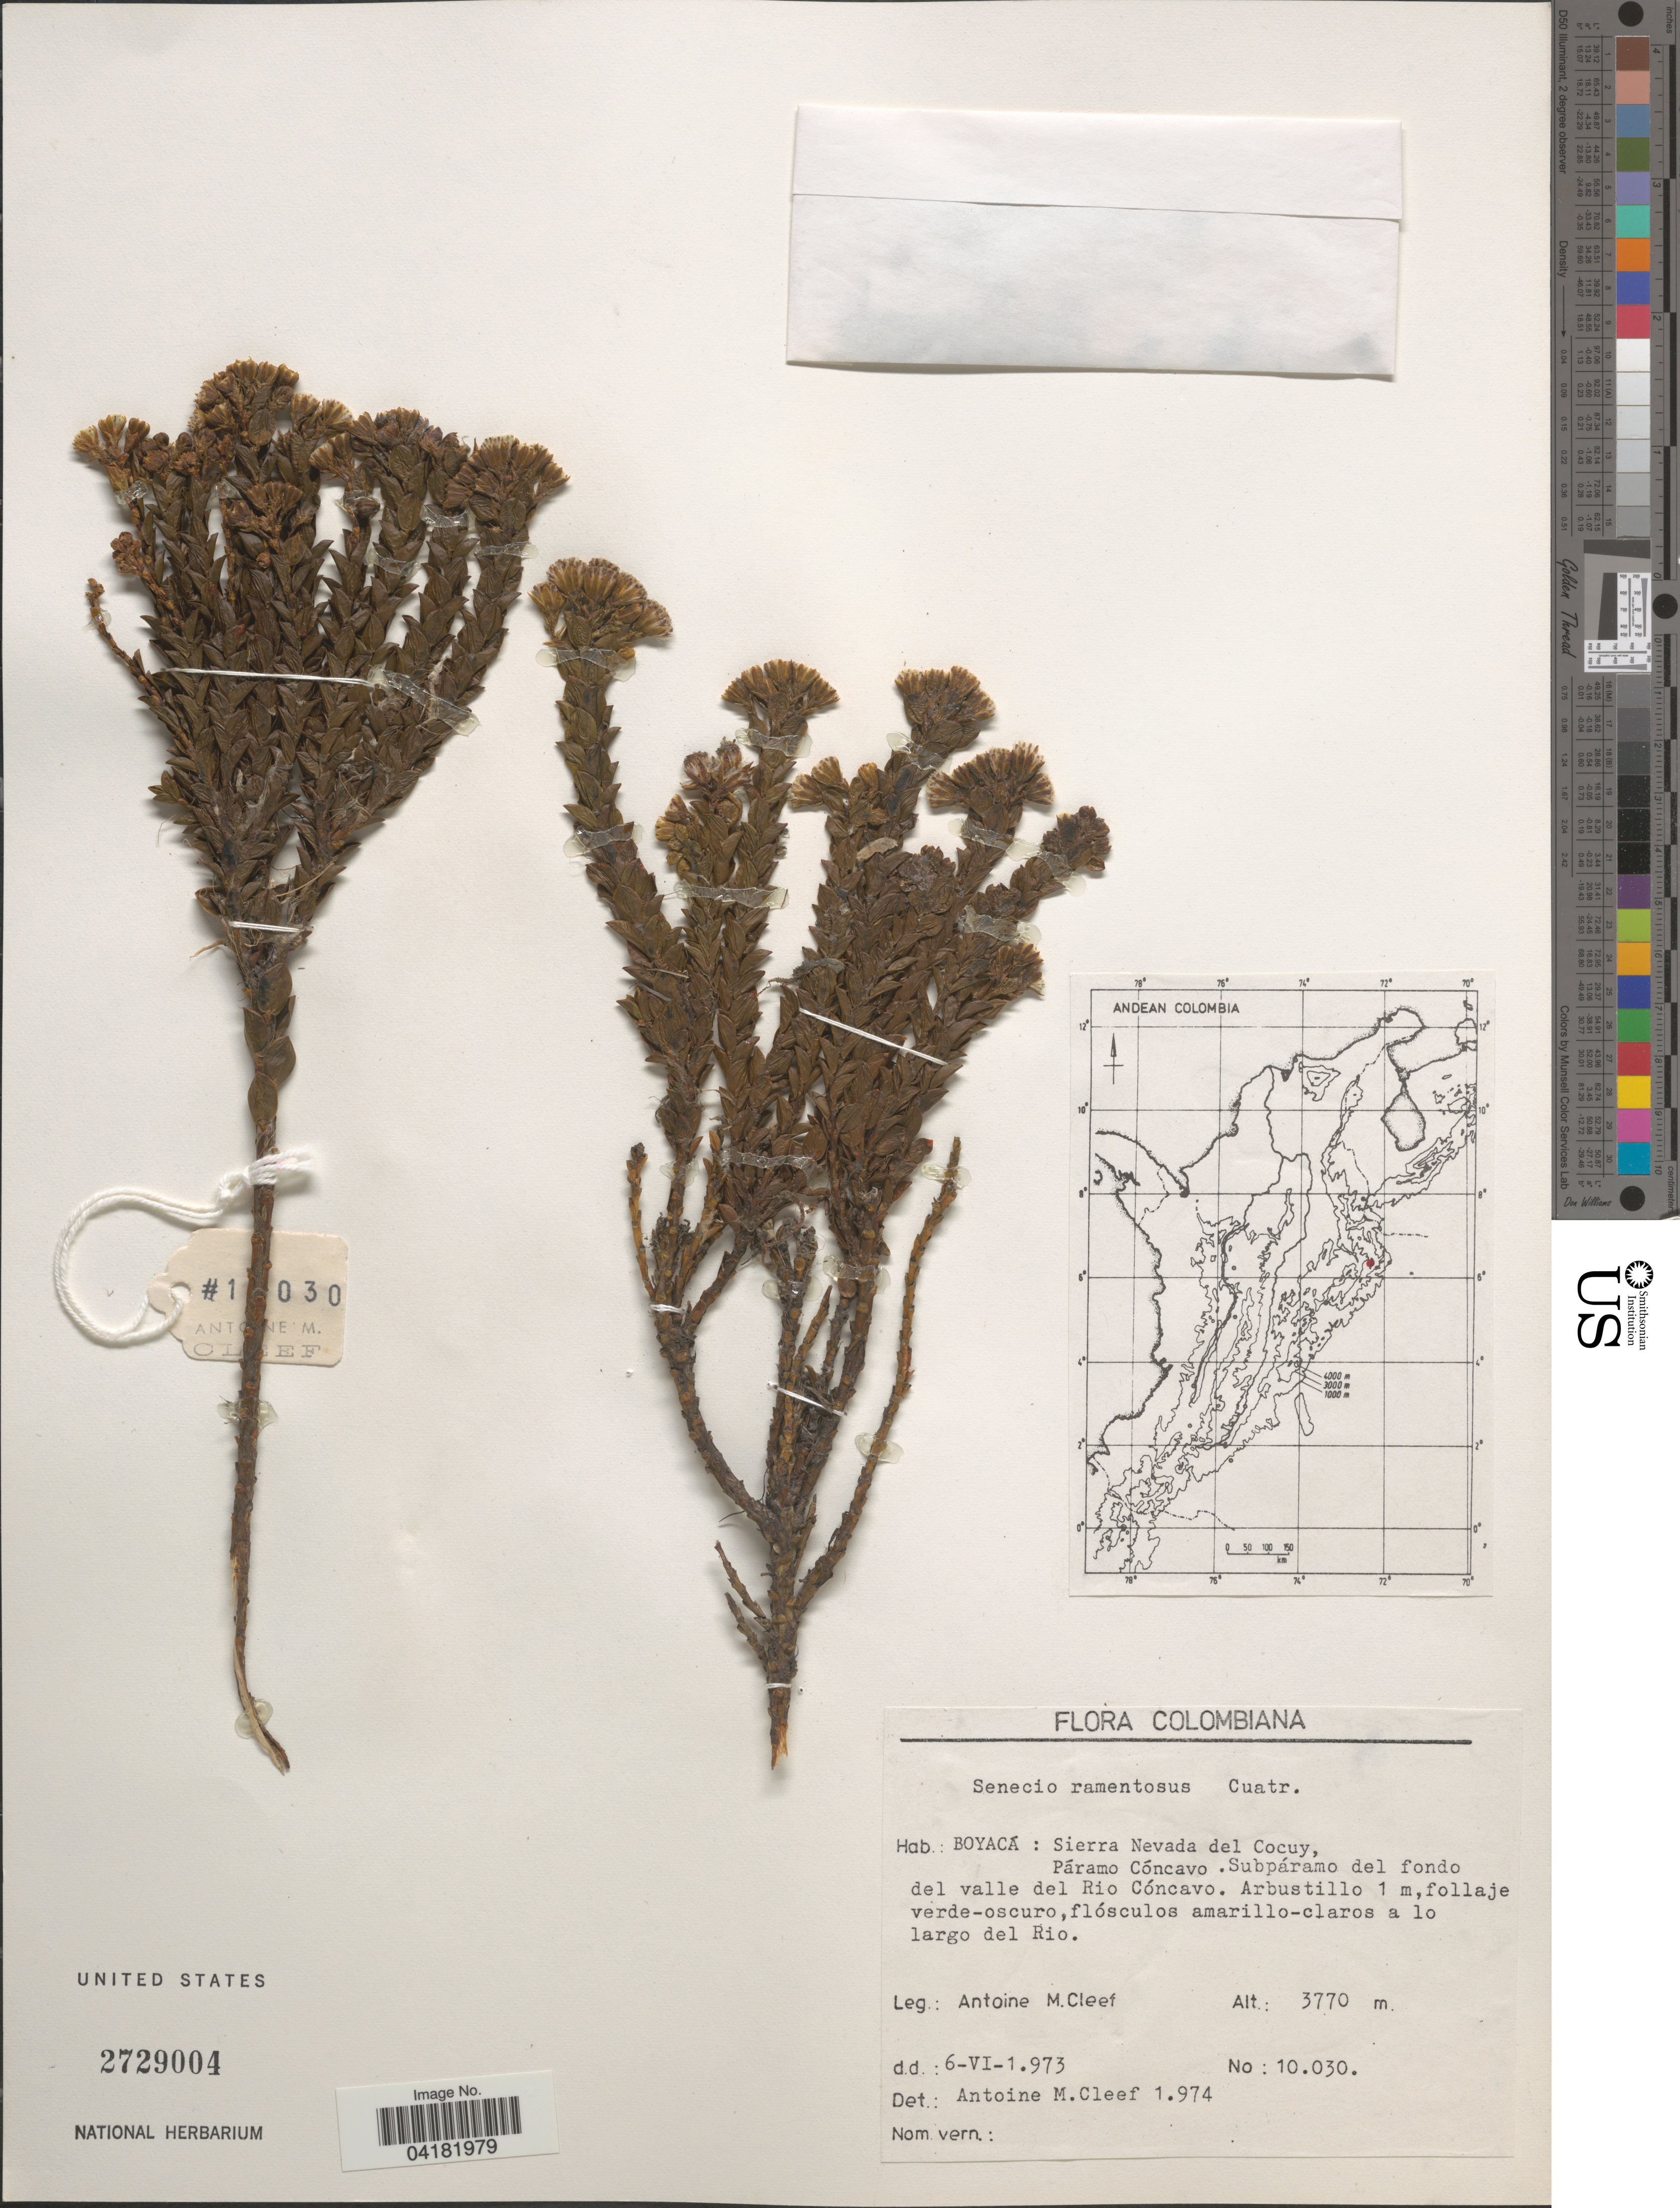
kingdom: Plantae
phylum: Tracheophyta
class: Magnoliopsida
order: Asterales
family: Asteraceae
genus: Pentacalia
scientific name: Pentacalia ramentosa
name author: (Cuatrec.) Cuatrec.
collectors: A. M. Cleef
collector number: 10030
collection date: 1973-06-06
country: Colombia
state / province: Boyacá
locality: Colombiana. Sierra Nevada del Cocuy, Páramo Cóncavo. Subpáramo del fondo del valle del Rio Cóncavo.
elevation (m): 3770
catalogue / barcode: US 2729004